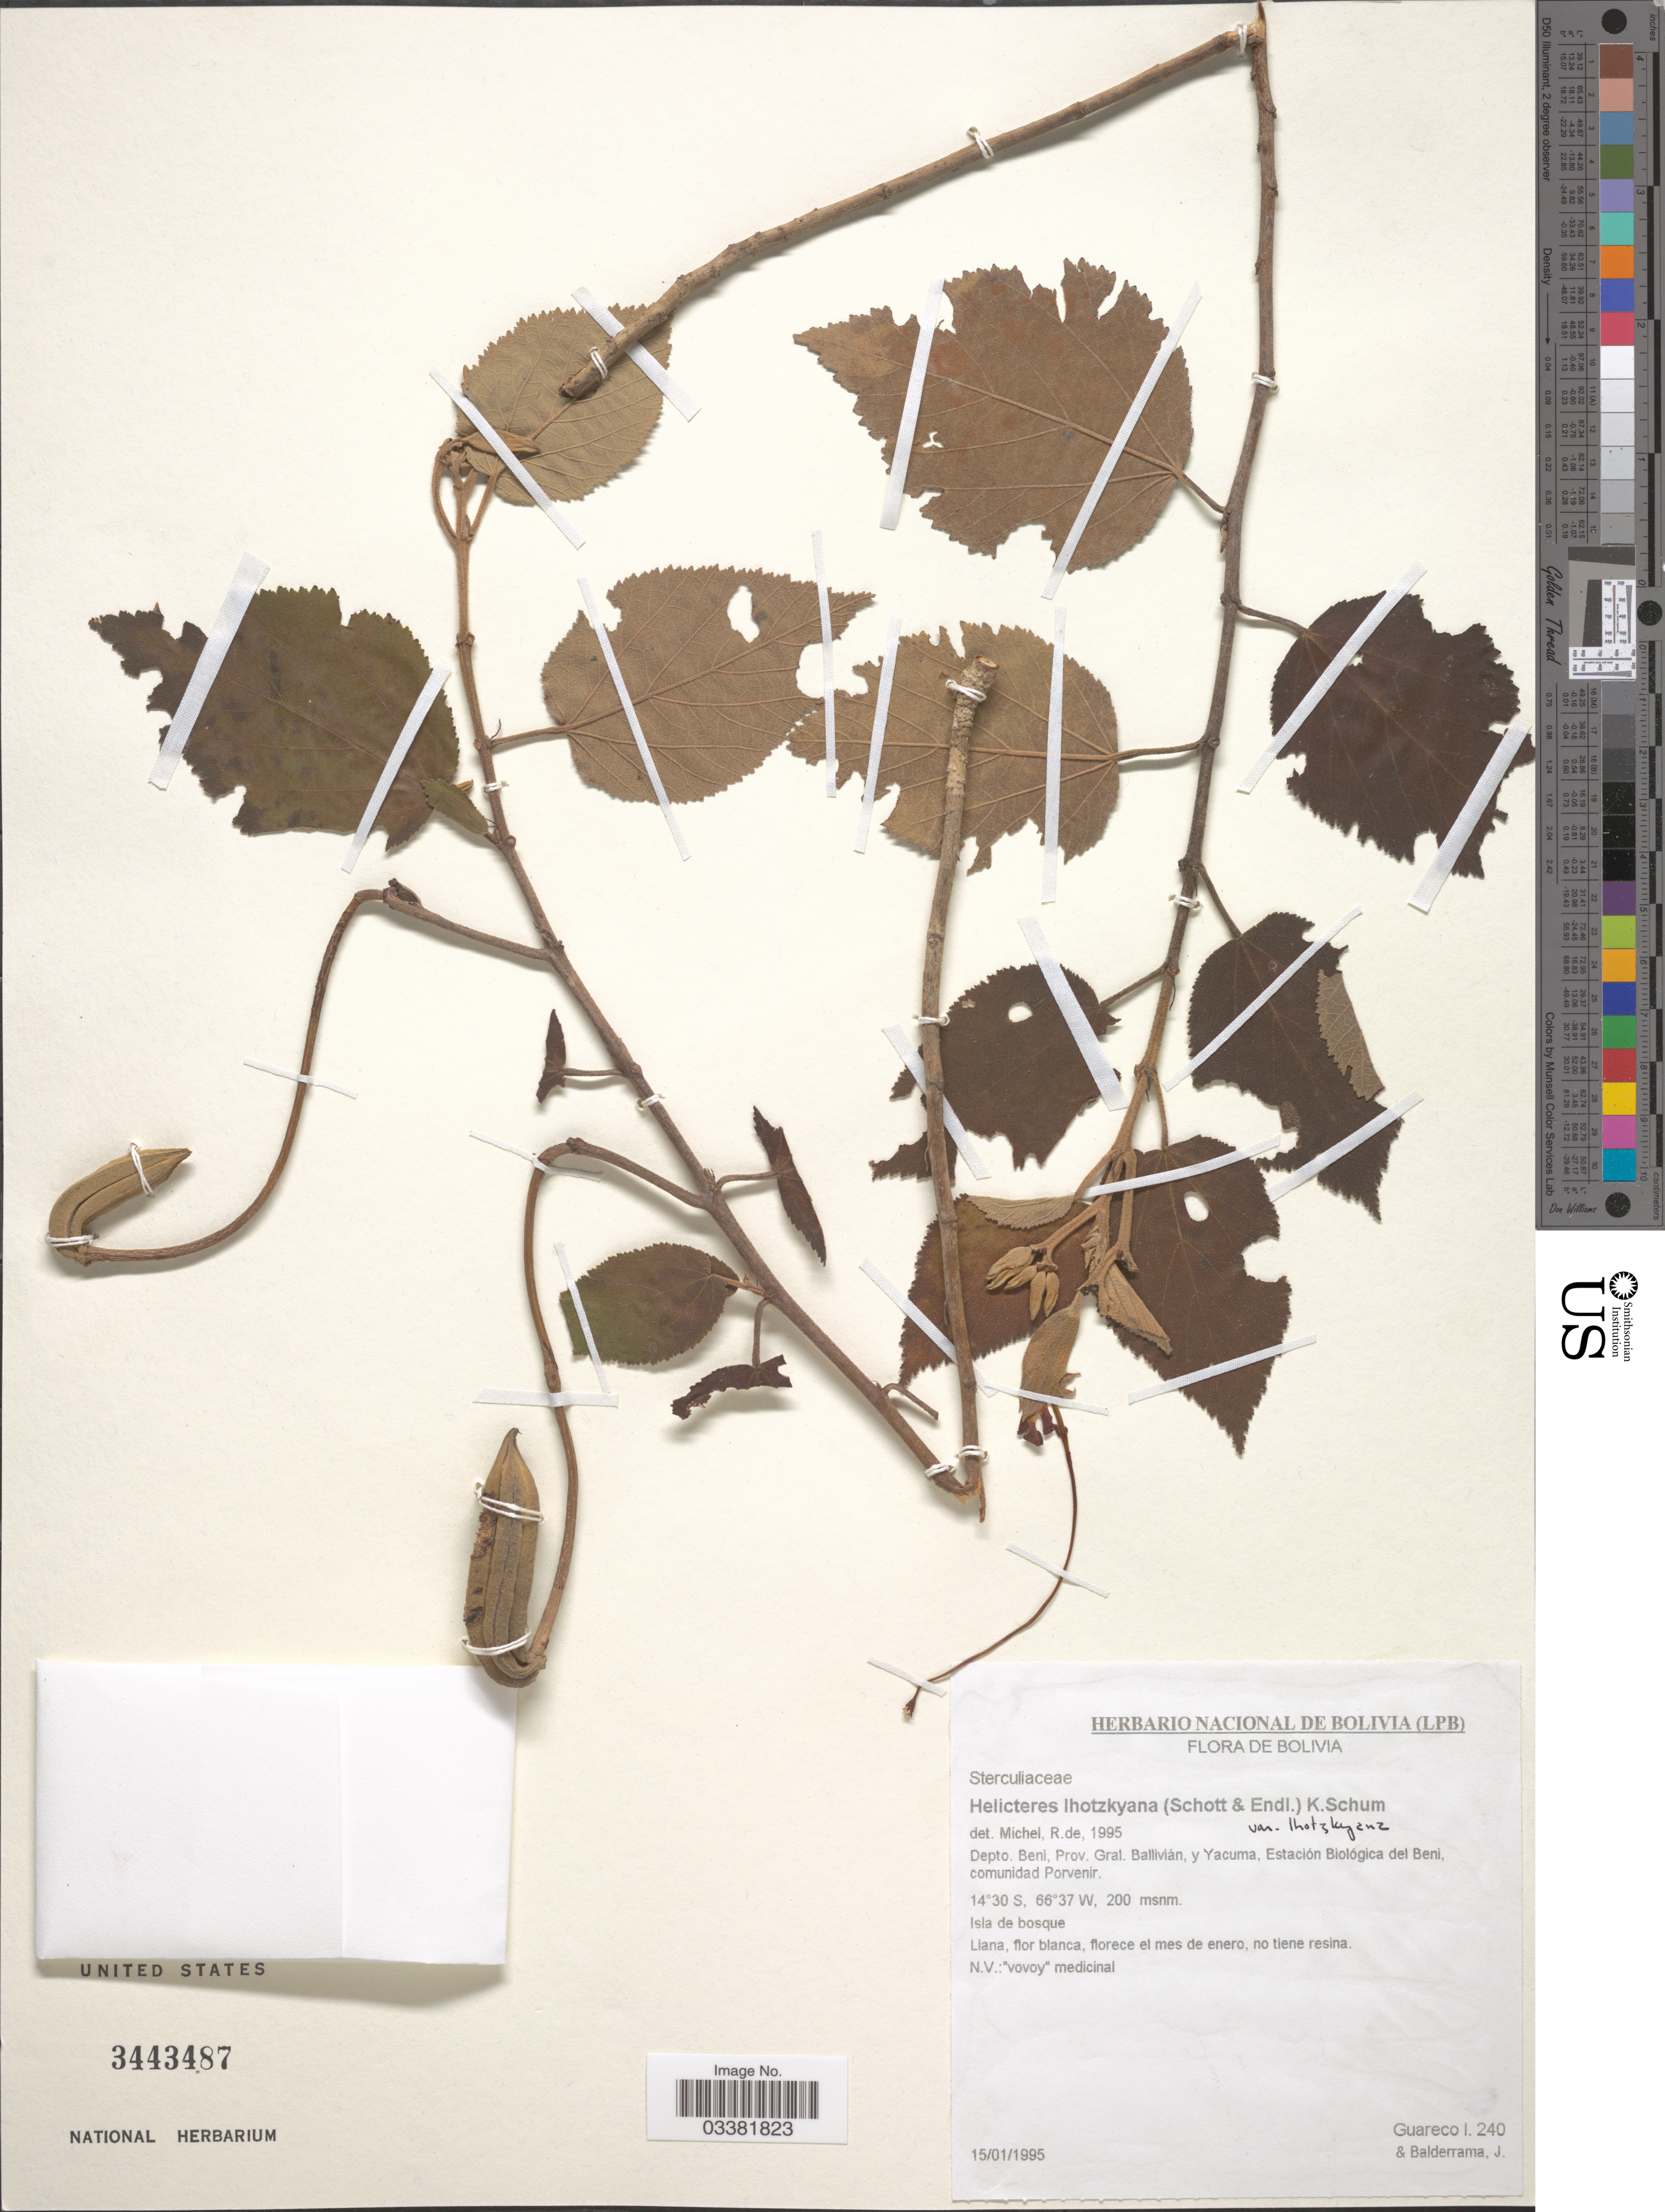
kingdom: Plantae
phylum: Tracheophyta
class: Magnoliopsida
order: Malvales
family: Malvaceae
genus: Helicteres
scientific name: Helicteres lhotzkyana var. lhotzkyana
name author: K. Schum.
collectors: I. Guareco & J. Balderrama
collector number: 240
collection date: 1995-01-15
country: Bolivia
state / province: Beni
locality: Depto. Beni, Prov. Gral. Ballivián, y Yacuma, Estación Biológica del Beni, comunidad Porvenir.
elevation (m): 200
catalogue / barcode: US 3443487